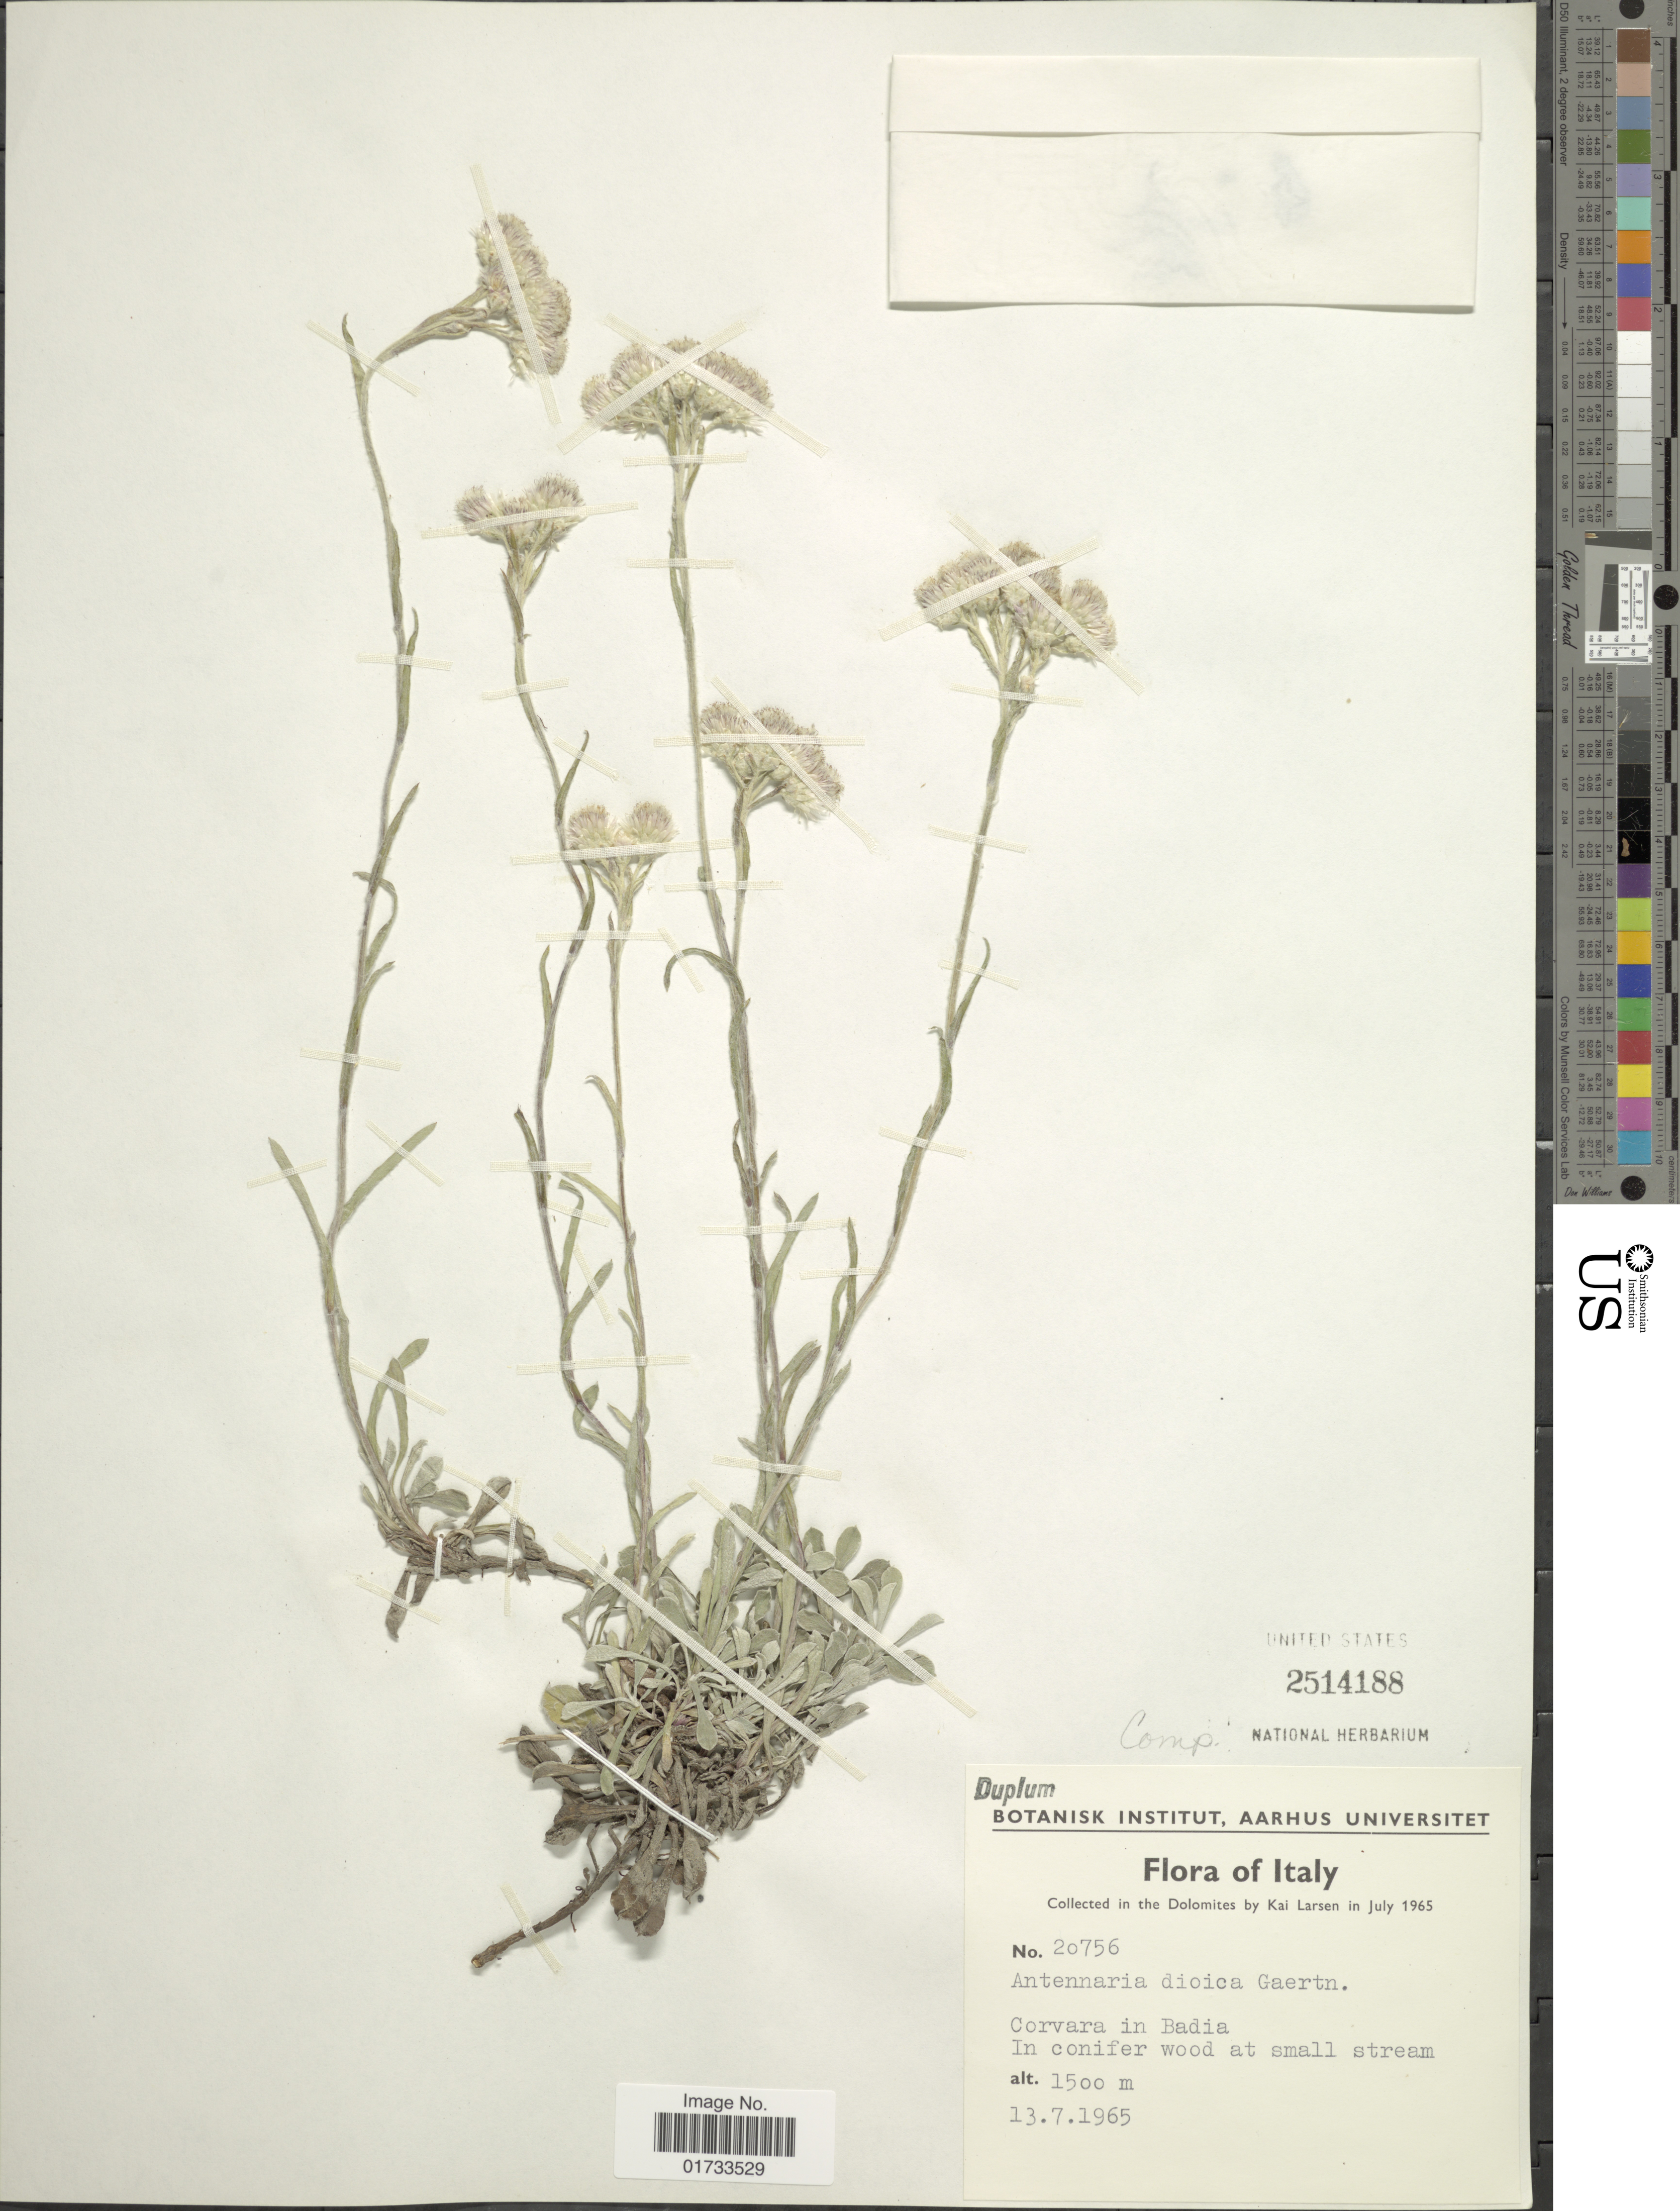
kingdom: Plantae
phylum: Tracheophyta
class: Magnoliopsida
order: Asterales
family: Asteraceae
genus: Antennaria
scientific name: Antennaria dioica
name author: (L.) Gaertn.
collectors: K. Larsen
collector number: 20756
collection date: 1965-07-13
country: Italy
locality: Dolomites, Corvara in Badia, in conifer wood at small stream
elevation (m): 1500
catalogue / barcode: US 2514188